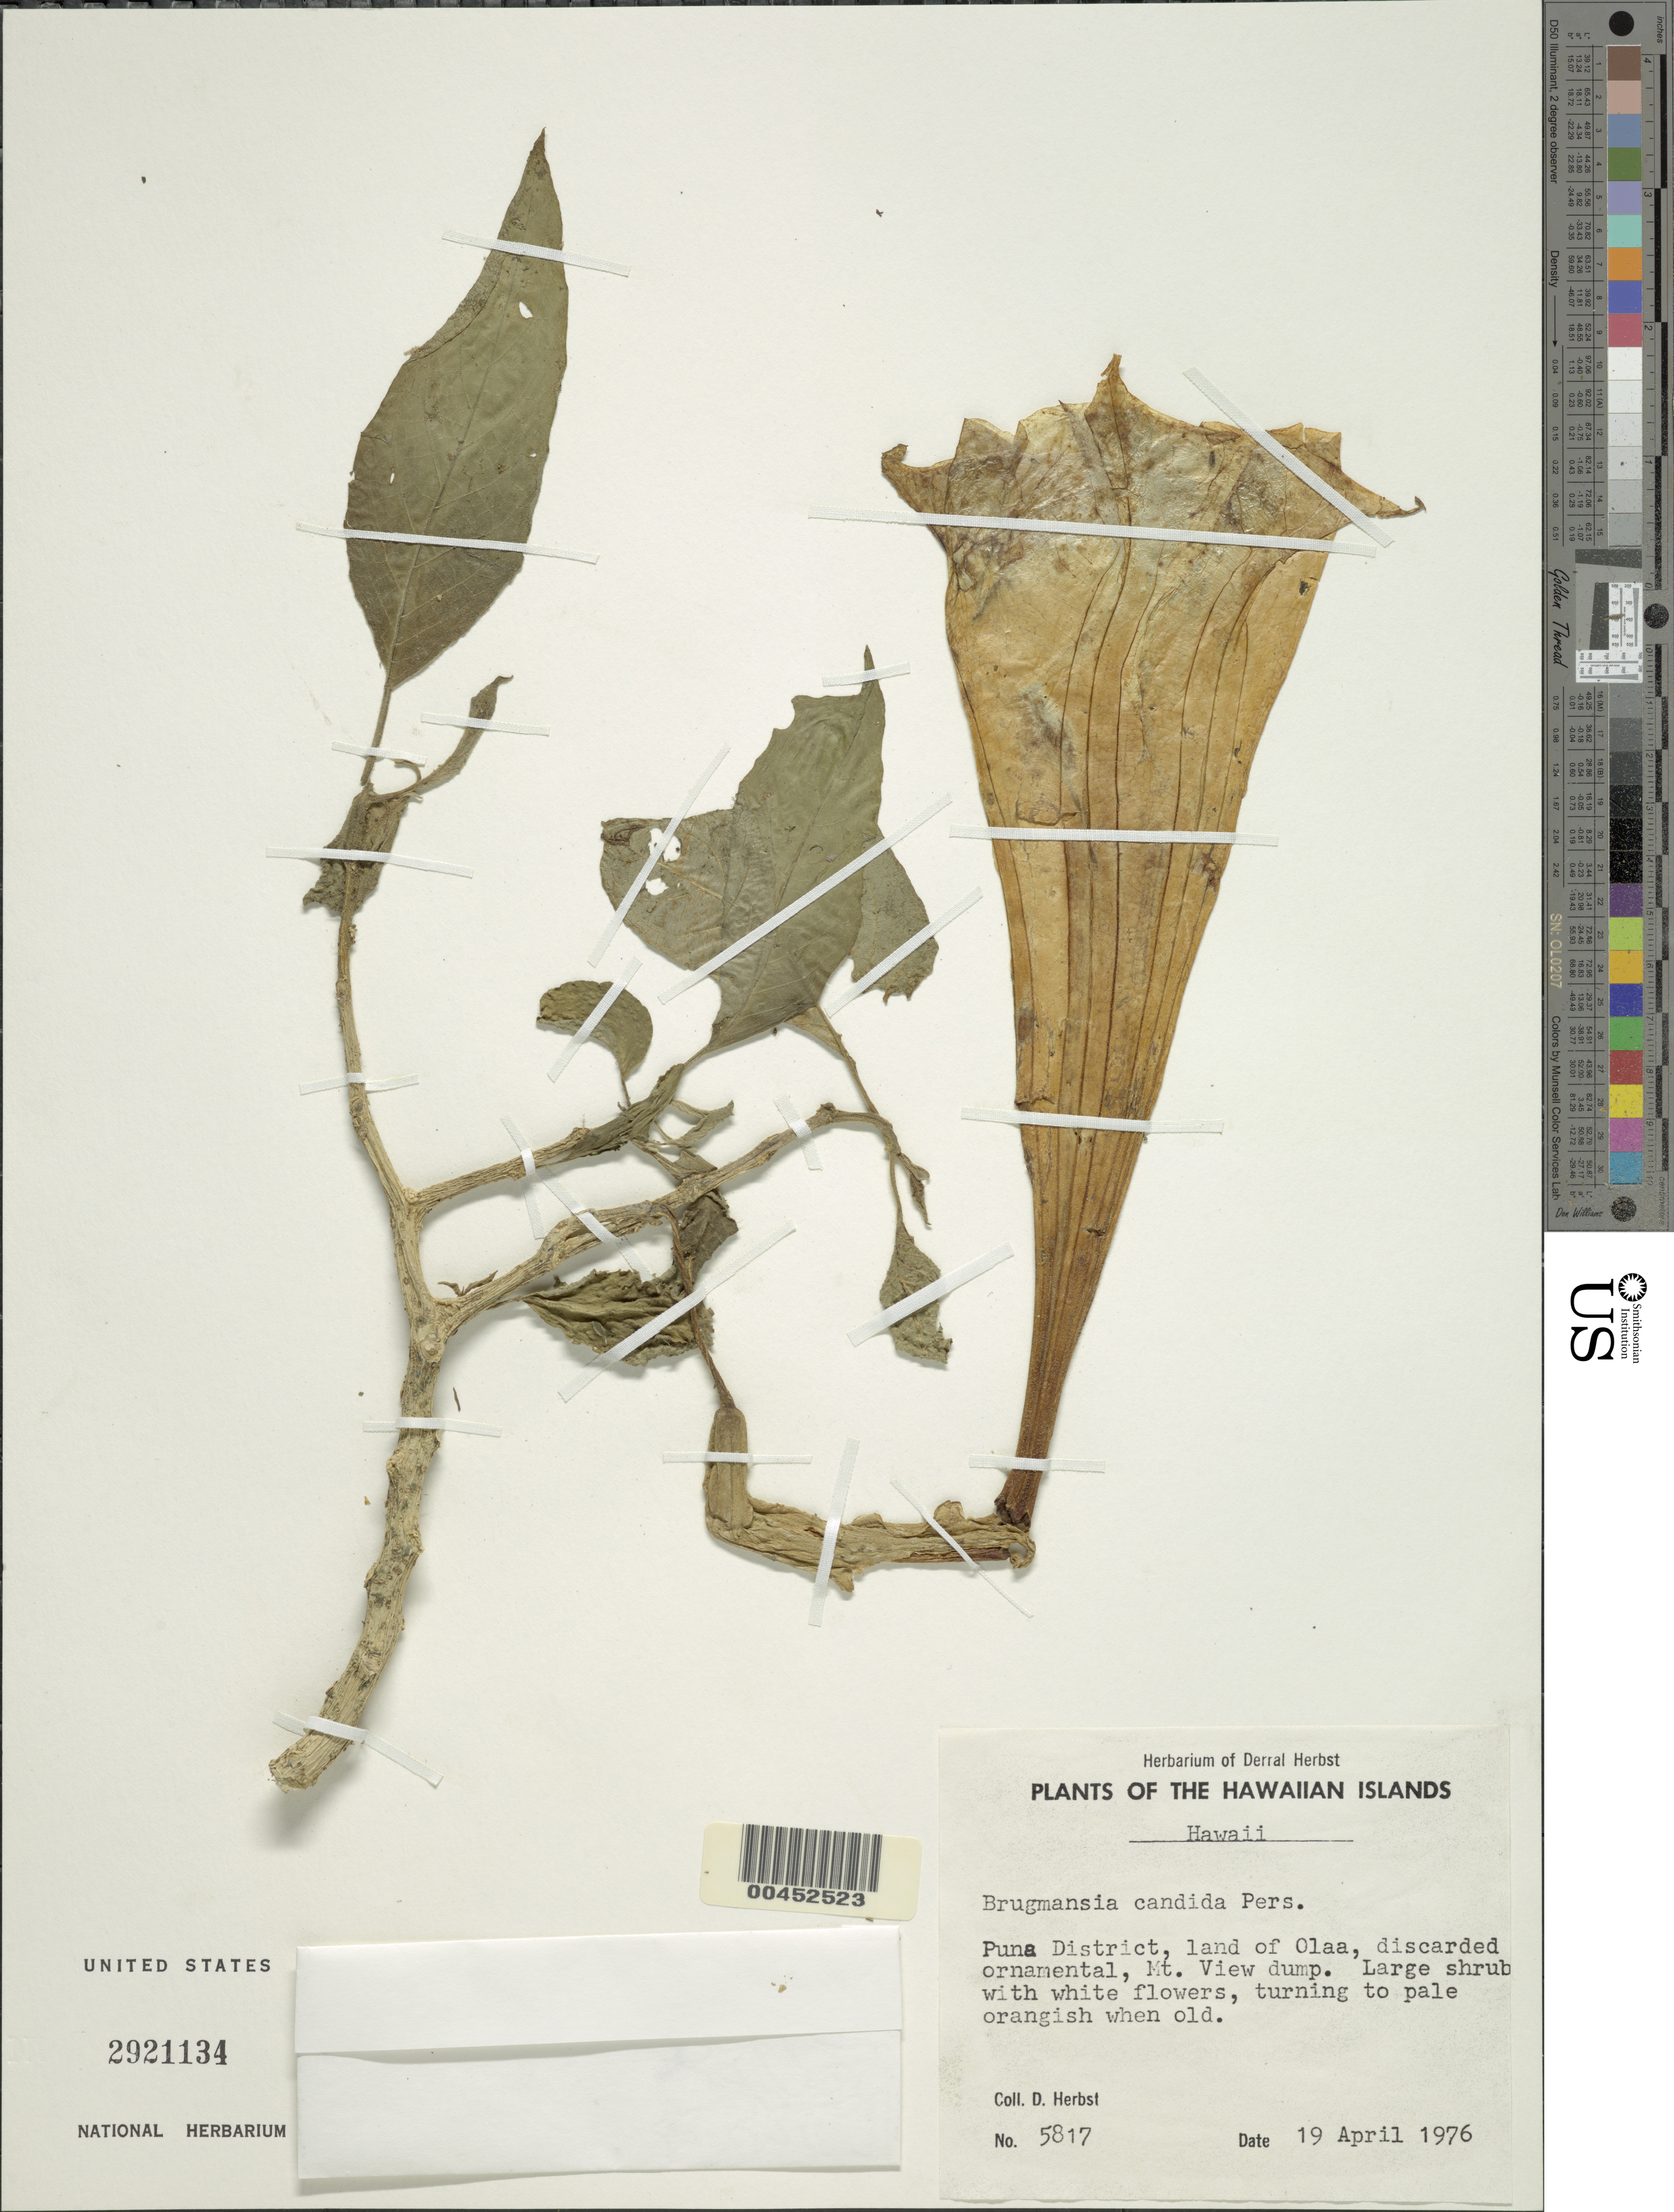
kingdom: Plantae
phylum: Tracheophyta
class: Magnoliopsida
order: Solanales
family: Solanaceae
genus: Brugmansia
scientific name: Brugmansia candida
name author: Pers.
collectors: D. R. Herbst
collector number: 5817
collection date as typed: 19 Apr 1976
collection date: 1976-04-19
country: United States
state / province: Hawaii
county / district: Hawaii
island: Hawaii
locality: Puna District, land of Olaa, Mt. View dump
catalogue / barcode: US 2921134